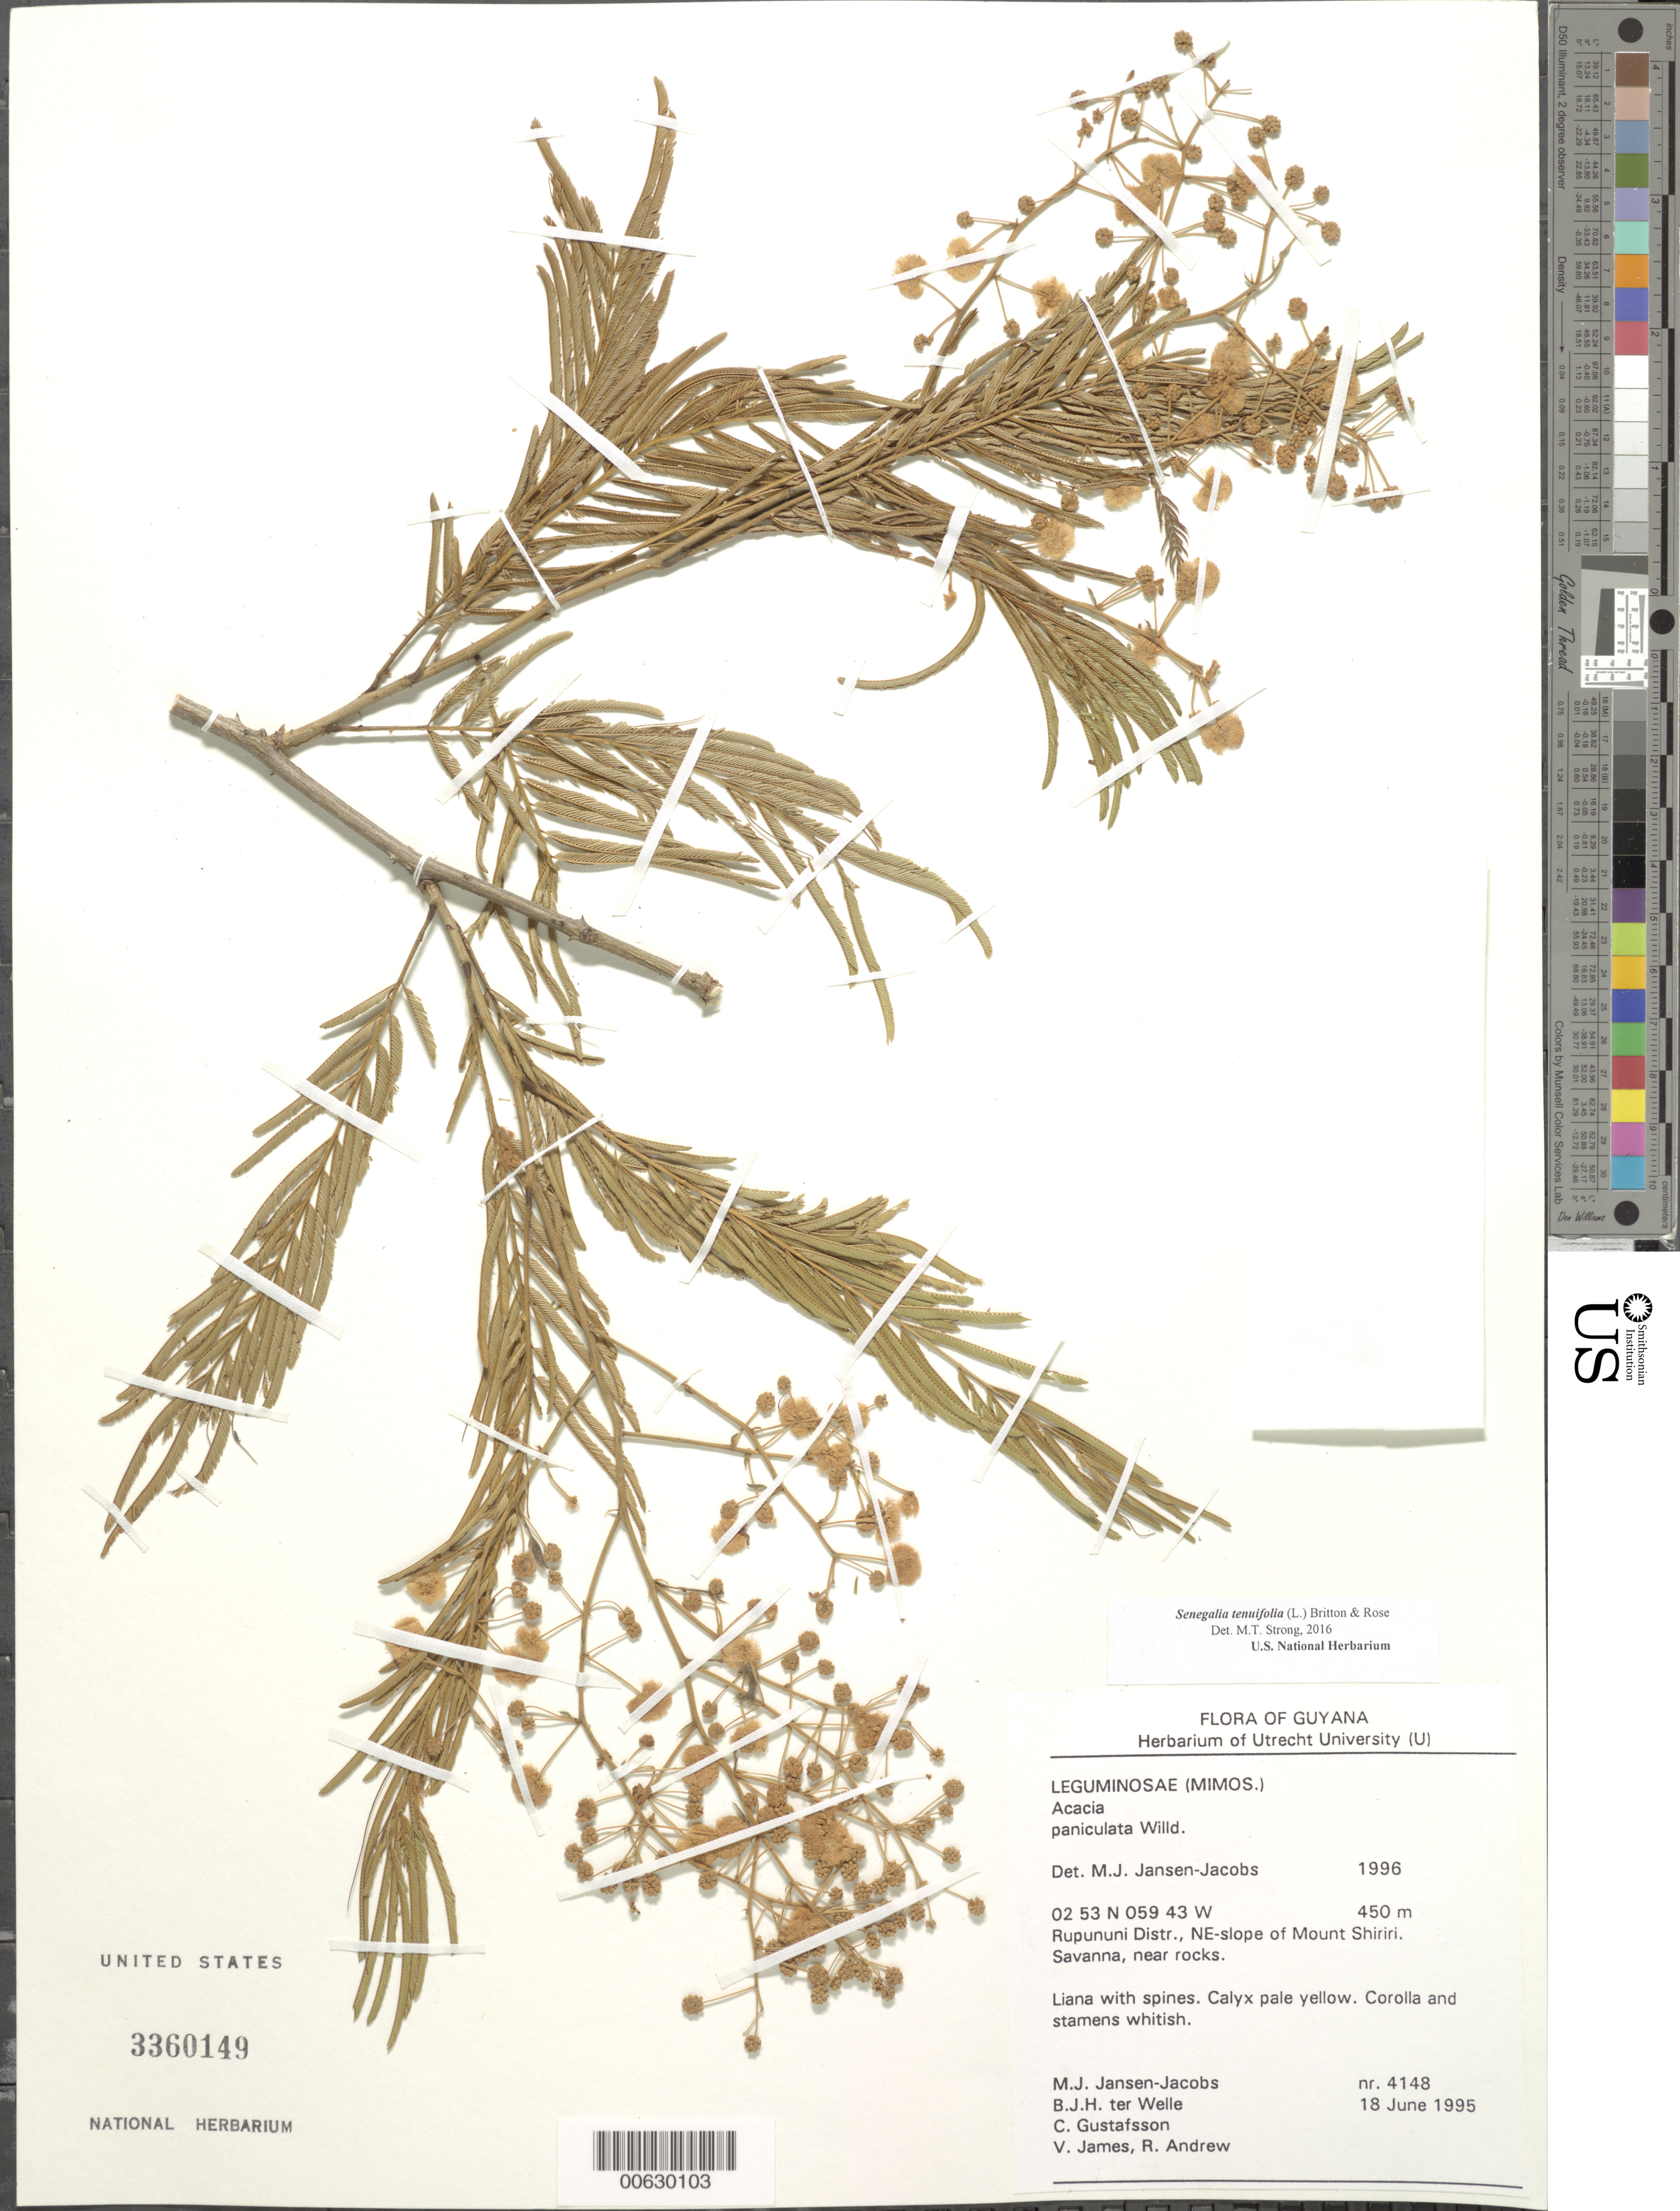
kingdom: Plantae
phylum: Tracheophyta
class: Magnoliopsida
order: Fabales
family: Fabaceae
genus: Senegalia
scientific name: Senegalia tenuifolia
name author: (L.) Britton & Rose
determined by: Strong, M. T., (US), Smithsonian Institution - National Museum of Natural History (UNITED STATES)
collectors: M. J. Jansen-Jacobs, B. Welle, C. G. Gustafsson, V. James & R. Andrew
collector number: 4148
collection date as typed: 18-Jun-95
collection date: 1995-06-18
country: Guyana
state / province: U. Takutu-U. Essequibo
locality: Mount Shiriri, NE slope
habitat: Savanna, near rocks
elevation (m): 450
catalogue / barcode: US 3360149